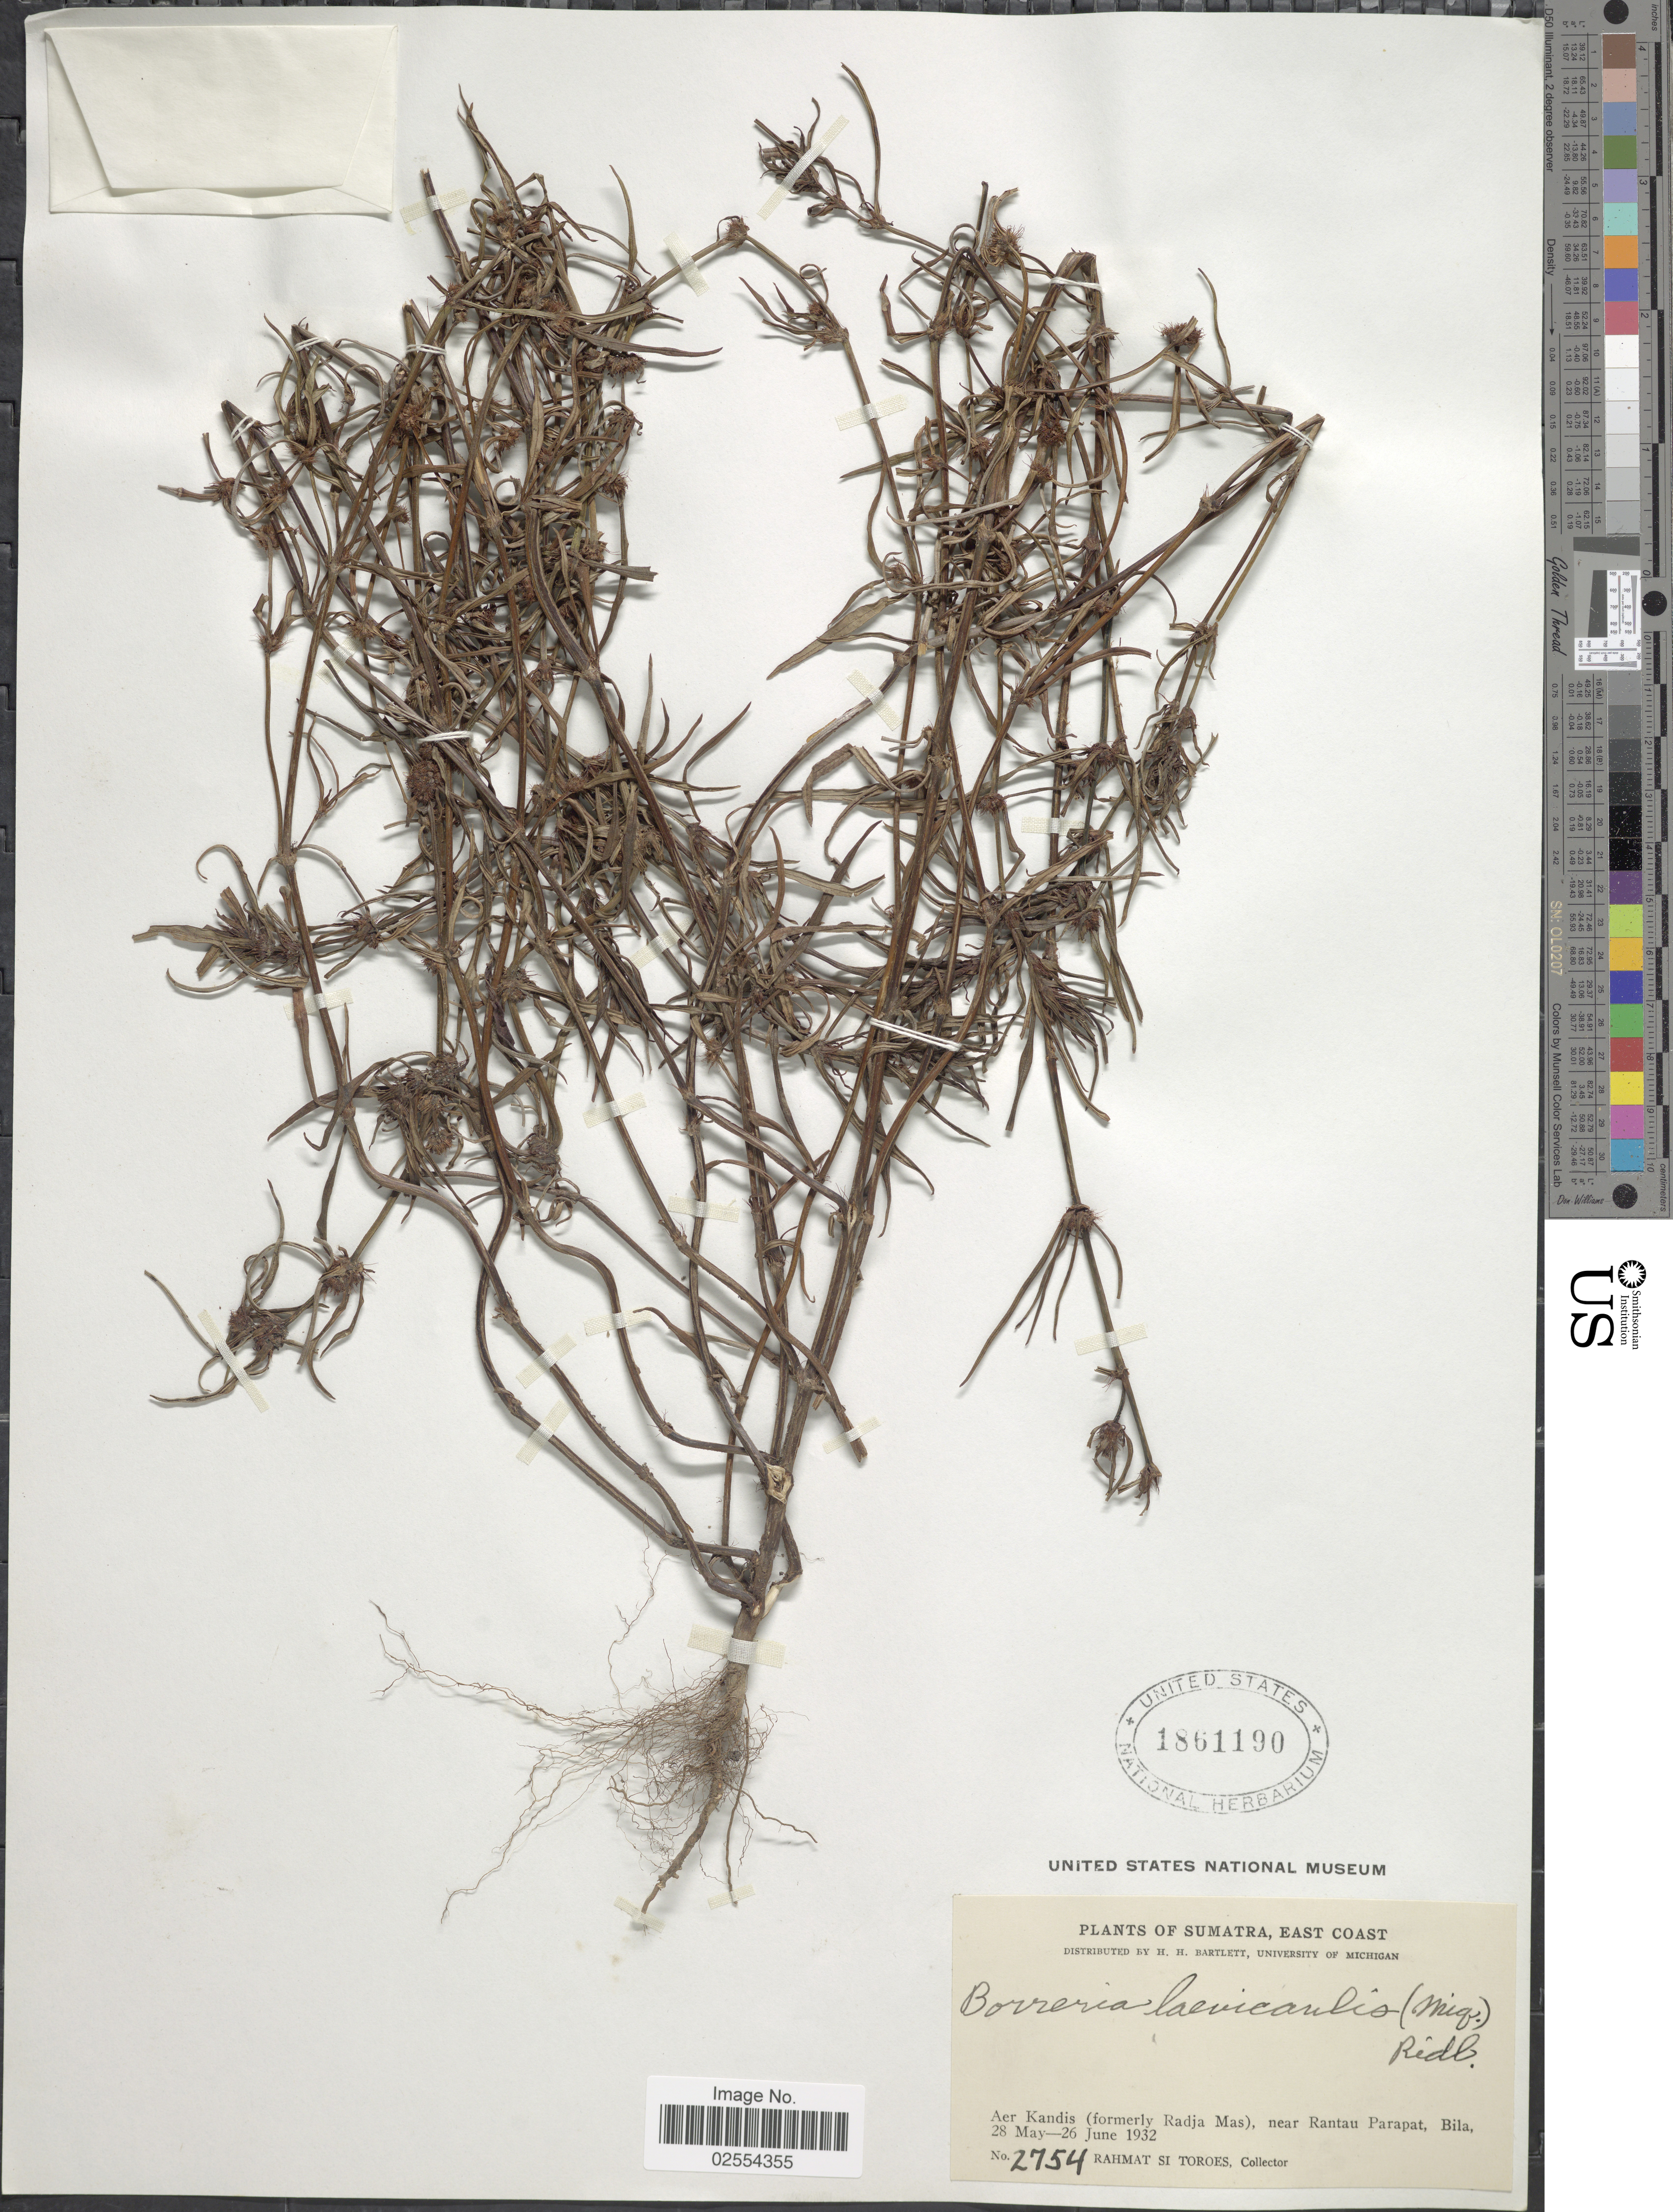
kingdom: Plantae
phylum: Tracheophyta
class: Magnoliopsida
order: Gentianales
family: Rubiaceae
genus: Spermacoce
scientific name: Spermacoce laevicaulis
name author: Miq.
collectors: Rahmat Si Boeea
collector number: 2754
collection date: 1932-05-28/1932-06-26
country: Indonesia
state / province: Sumatra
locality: East Coast, Aer Kandis (formerly Radja Mas), near Rantau Parapat, Bila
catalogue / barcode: US 1861190